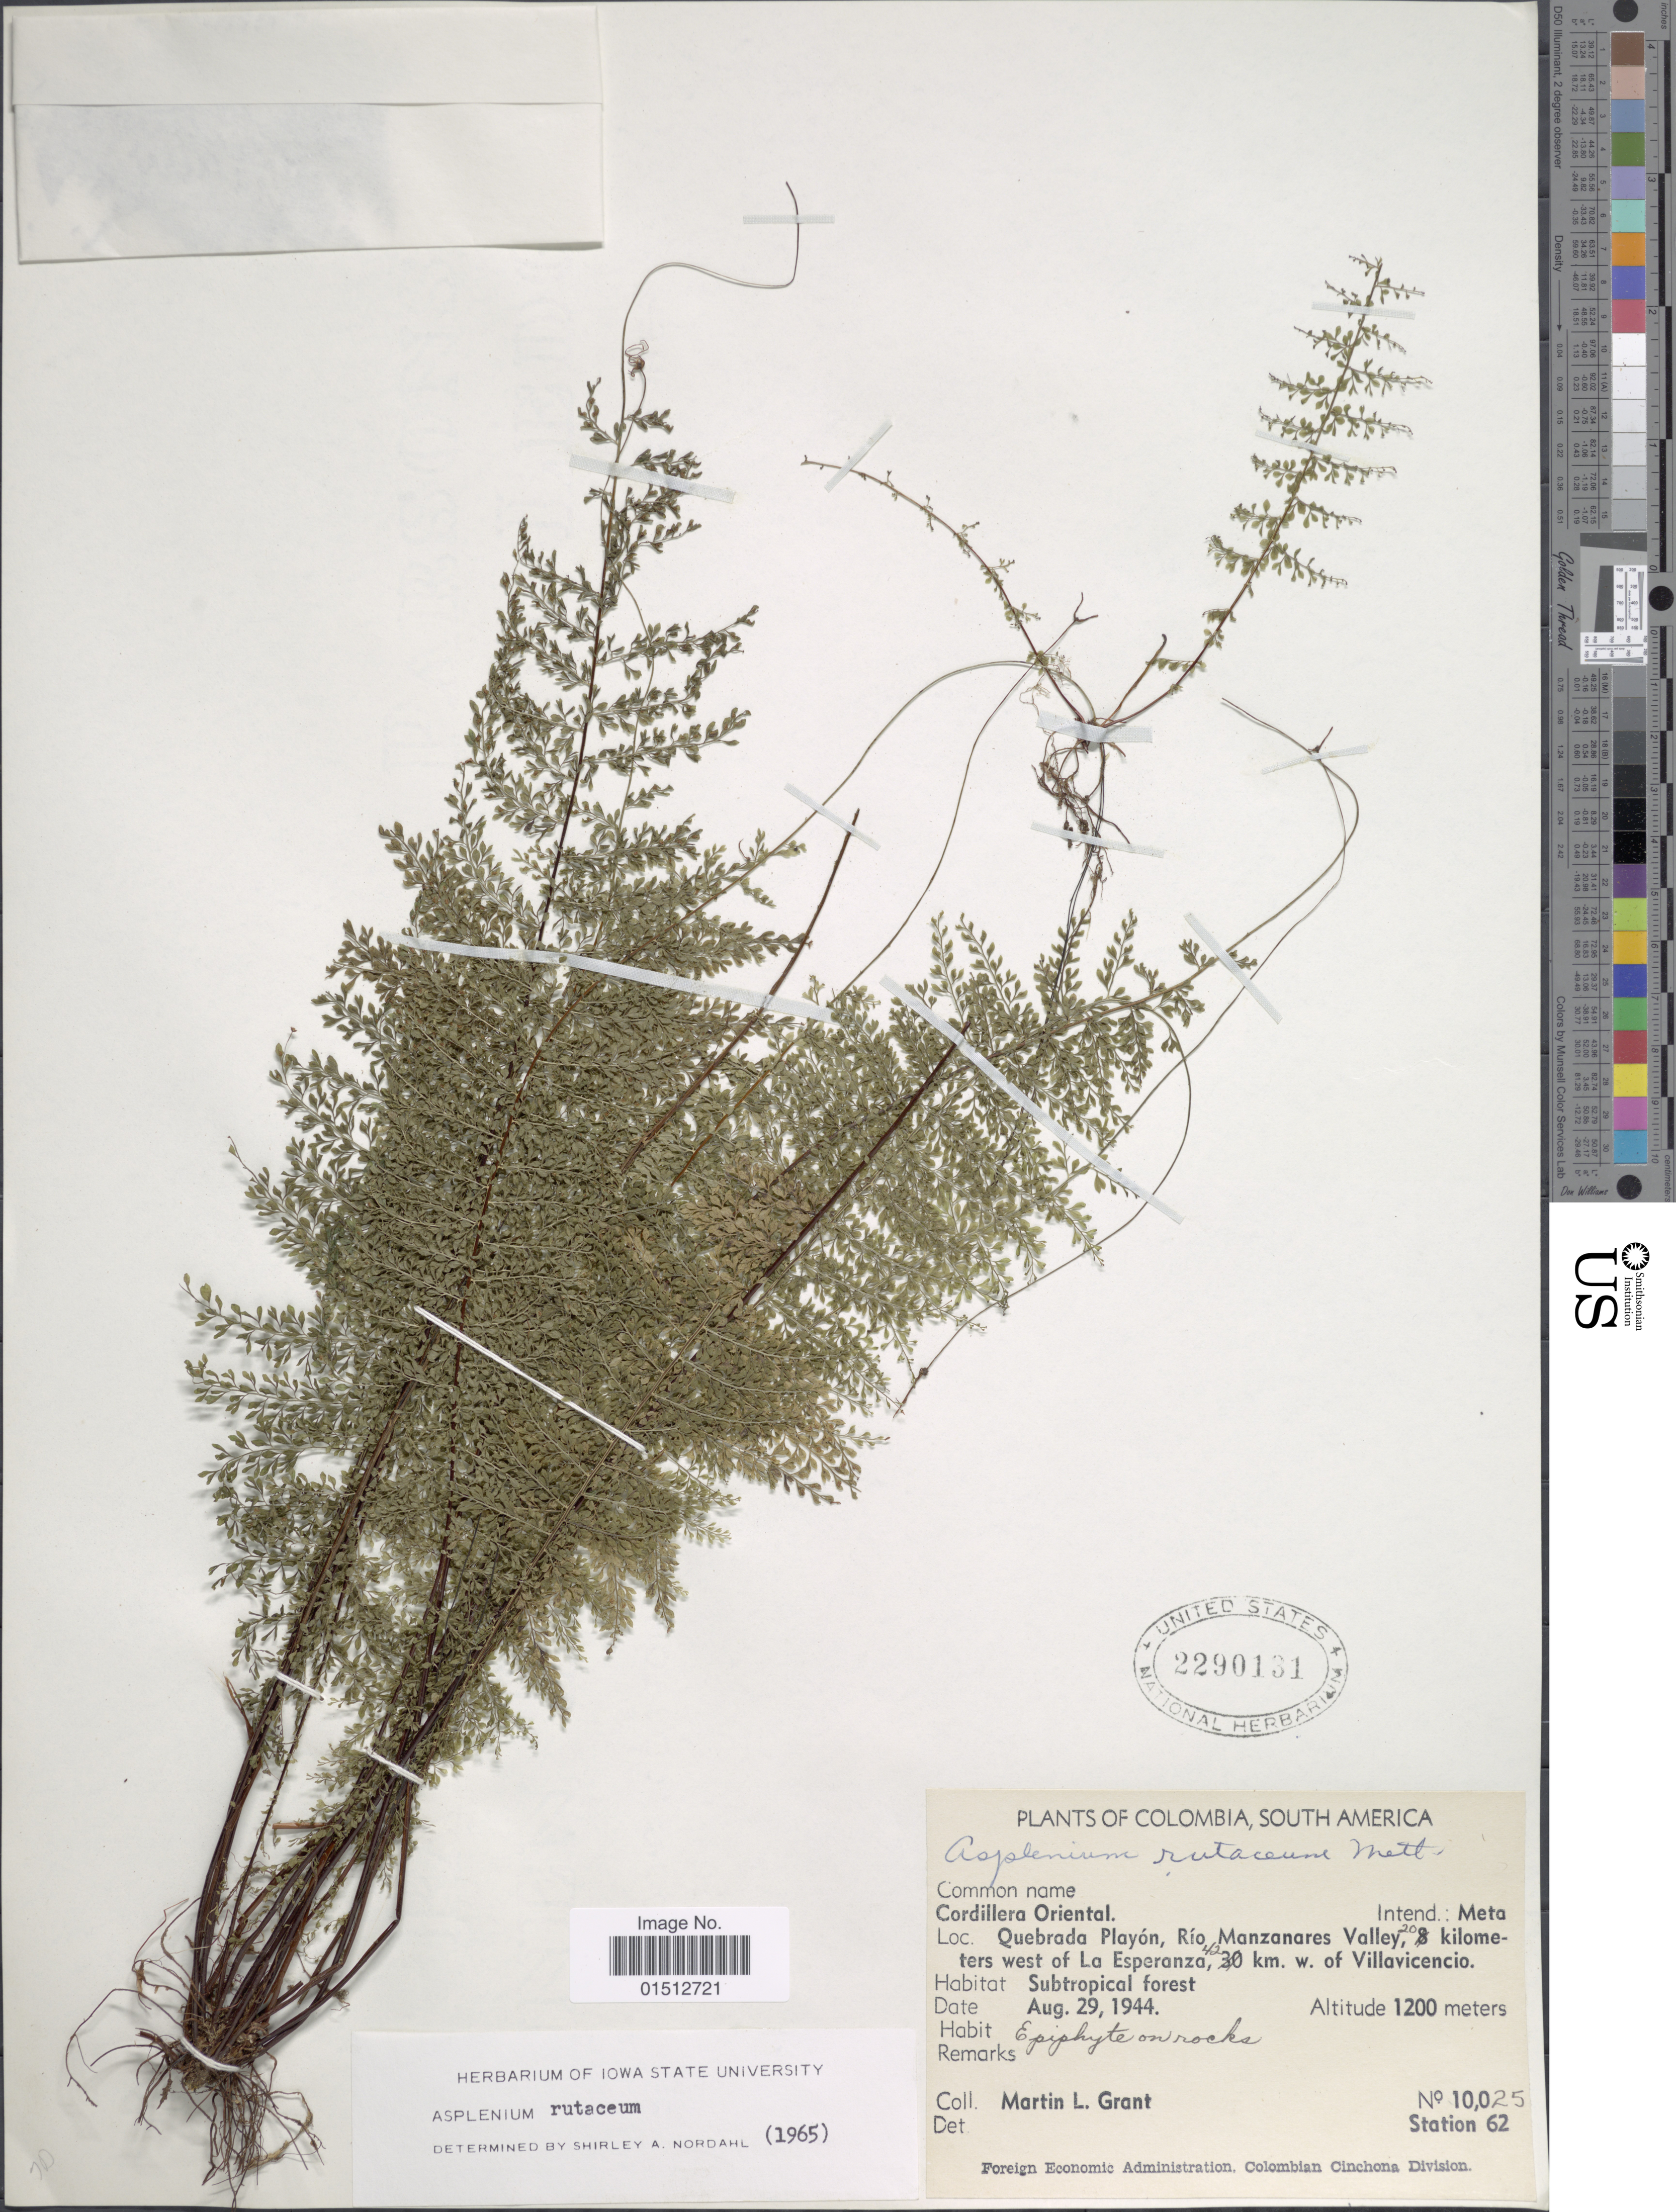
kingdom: Plantae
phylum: Tracheophyta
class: Polypodiopsida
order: Polypodiales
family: Aspleniaceae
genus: Asplenium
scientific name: Asplenium rutaceum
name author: (Willd.) Mett.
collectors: M. L. Grant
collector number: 10025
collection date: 1944-08-29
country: Colombia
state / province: Meta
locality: Cordillera Oriental, Intend.: Meta. Quebrada Playon, Rio Manzanares Valley, 20 kilometers west of La Esperanza, 42 km. w. of. Villavicencio. Station 62.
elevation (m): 1200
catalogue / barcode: US 2290131